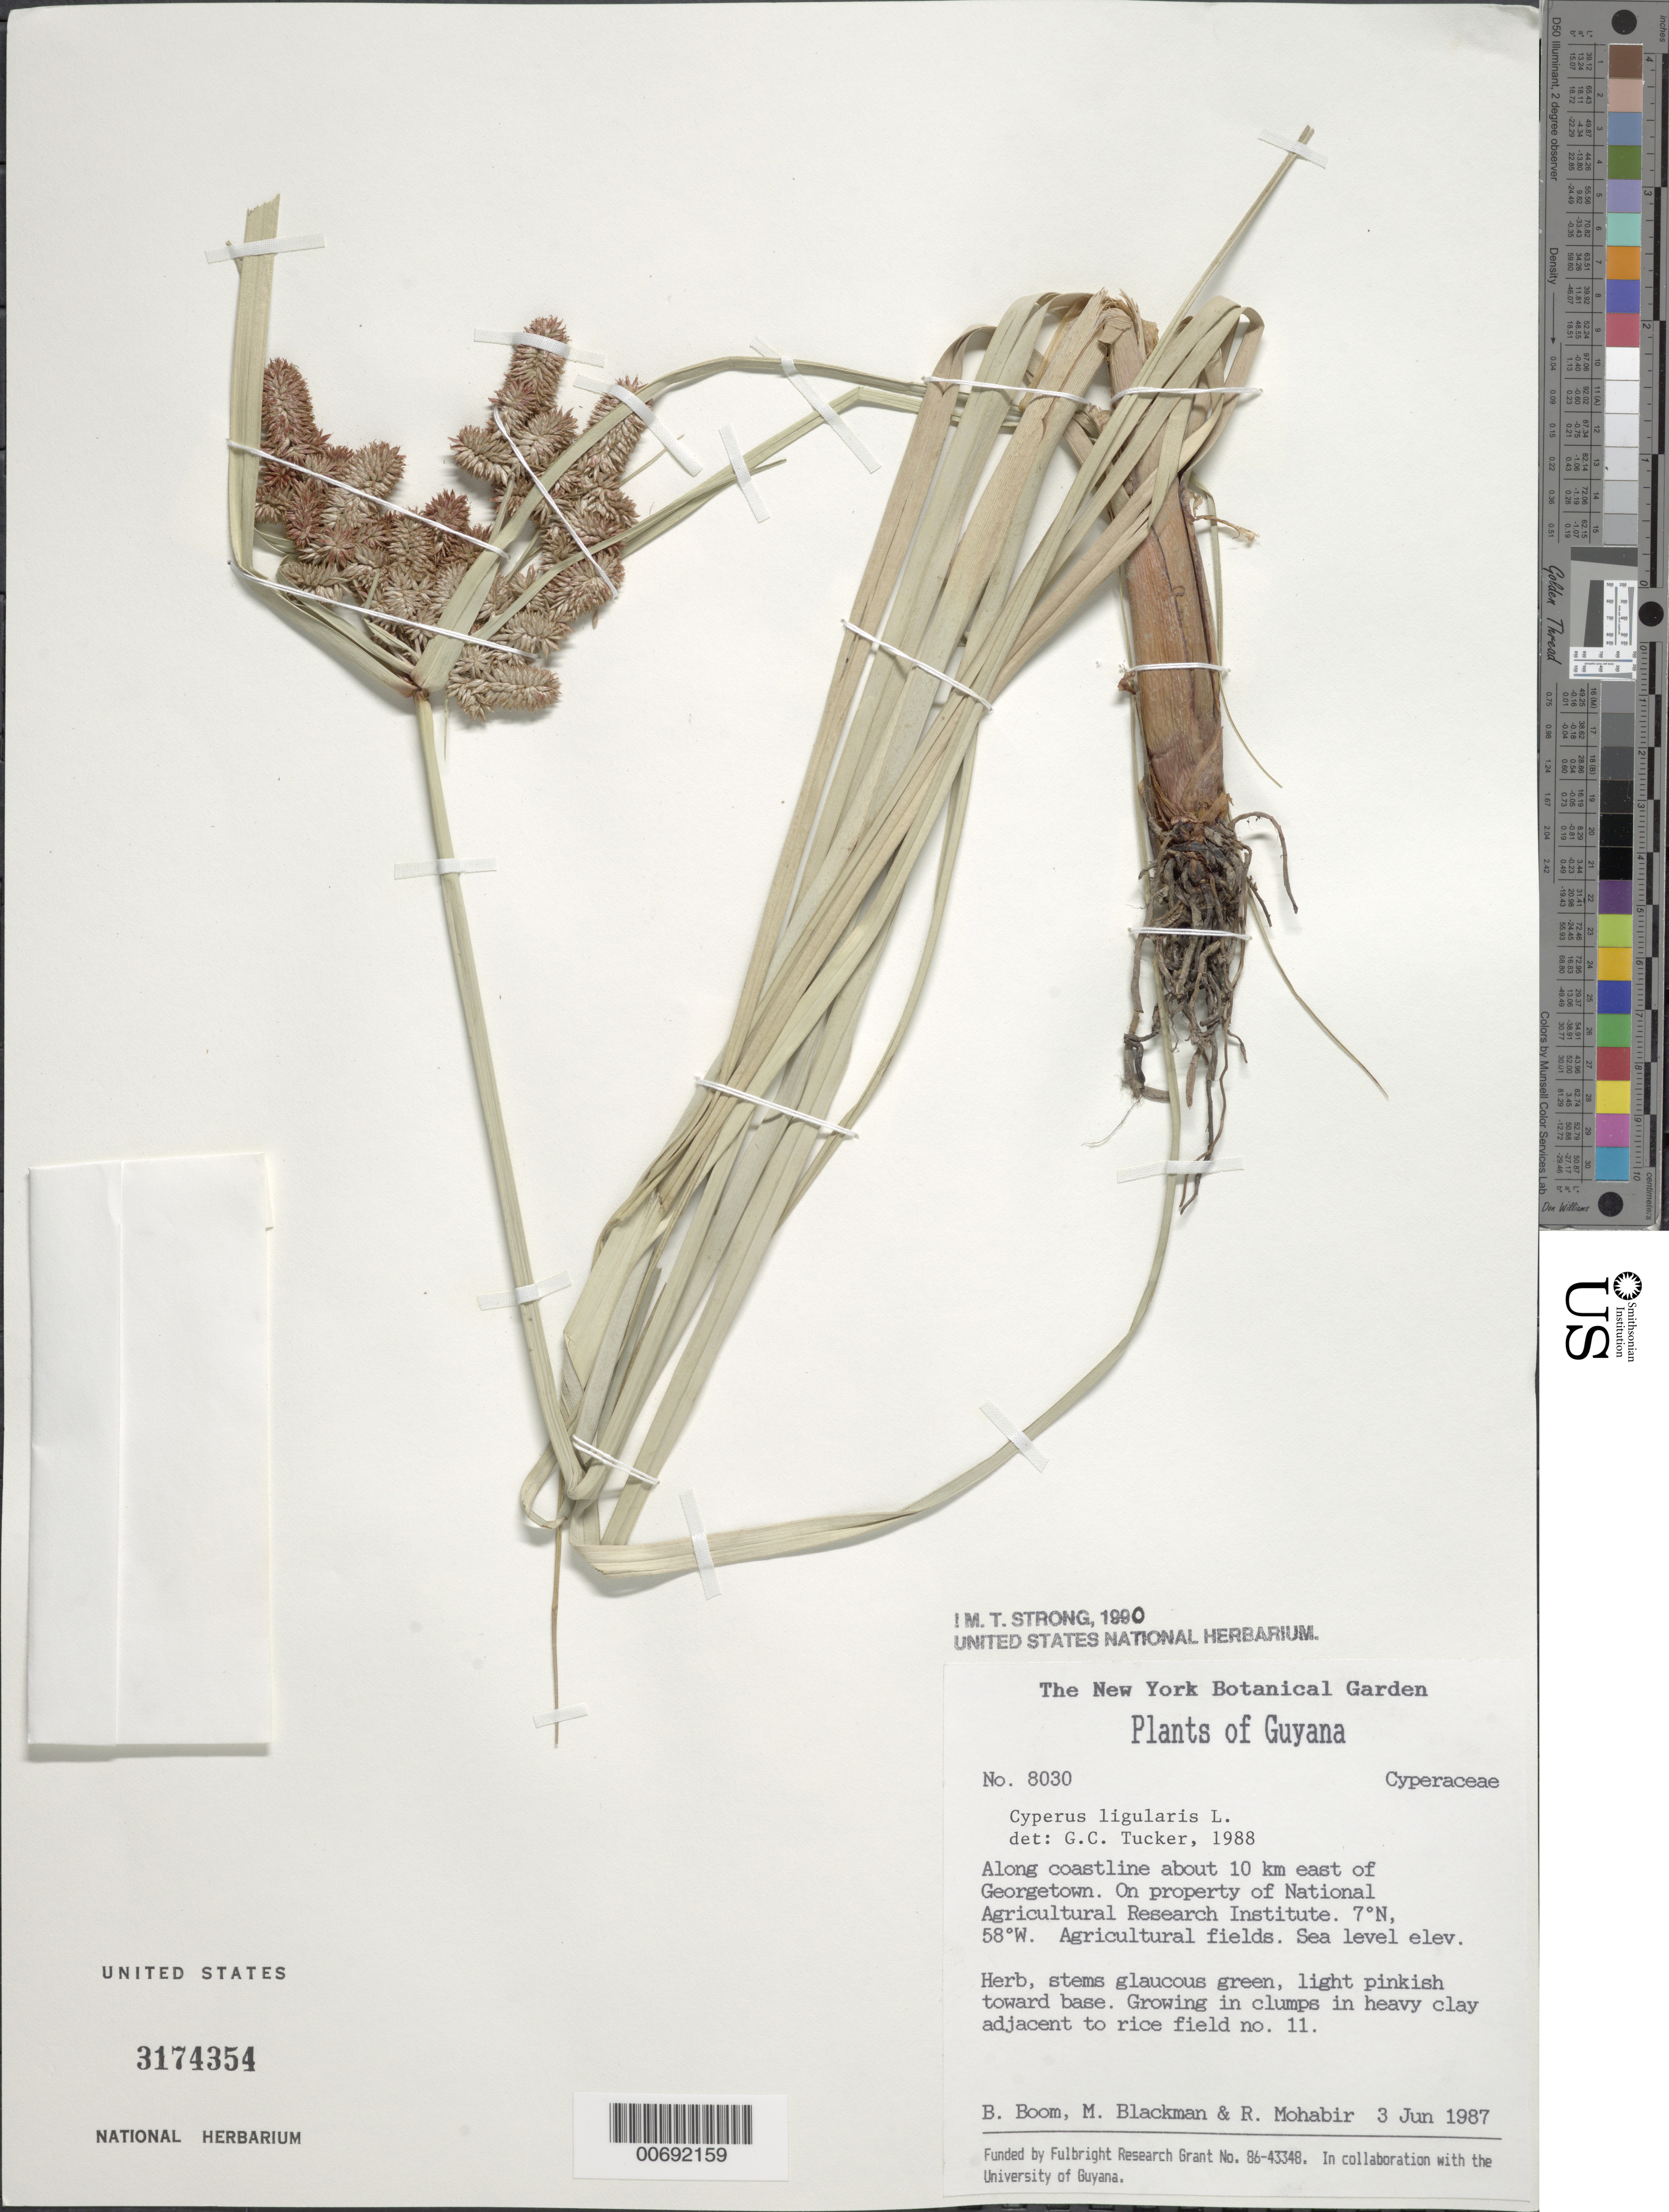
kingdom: Plantae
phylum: Tracheophyta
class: Liliopsida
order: Poales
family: Cyperaceae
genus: Cyperus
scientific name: Cyperus ligularis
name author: L.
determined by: Strong, M. T., (US), Smithsonian Institution - National Museum of Natural History (UNITED STATES)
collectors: B. M. Boom, M. Blackman & R. Mohabir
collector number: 8030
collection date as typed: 3-Jun-87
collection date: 1987-06-03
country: Guyana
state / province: Demerara-Mahaica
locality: Georgetown, coastline 10 km E of, on property of Nat. Agr. Research Inst.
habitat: Along coastline in agricultural fields; in heavy clay adjacent to rice field #11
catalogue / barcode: US 3174354